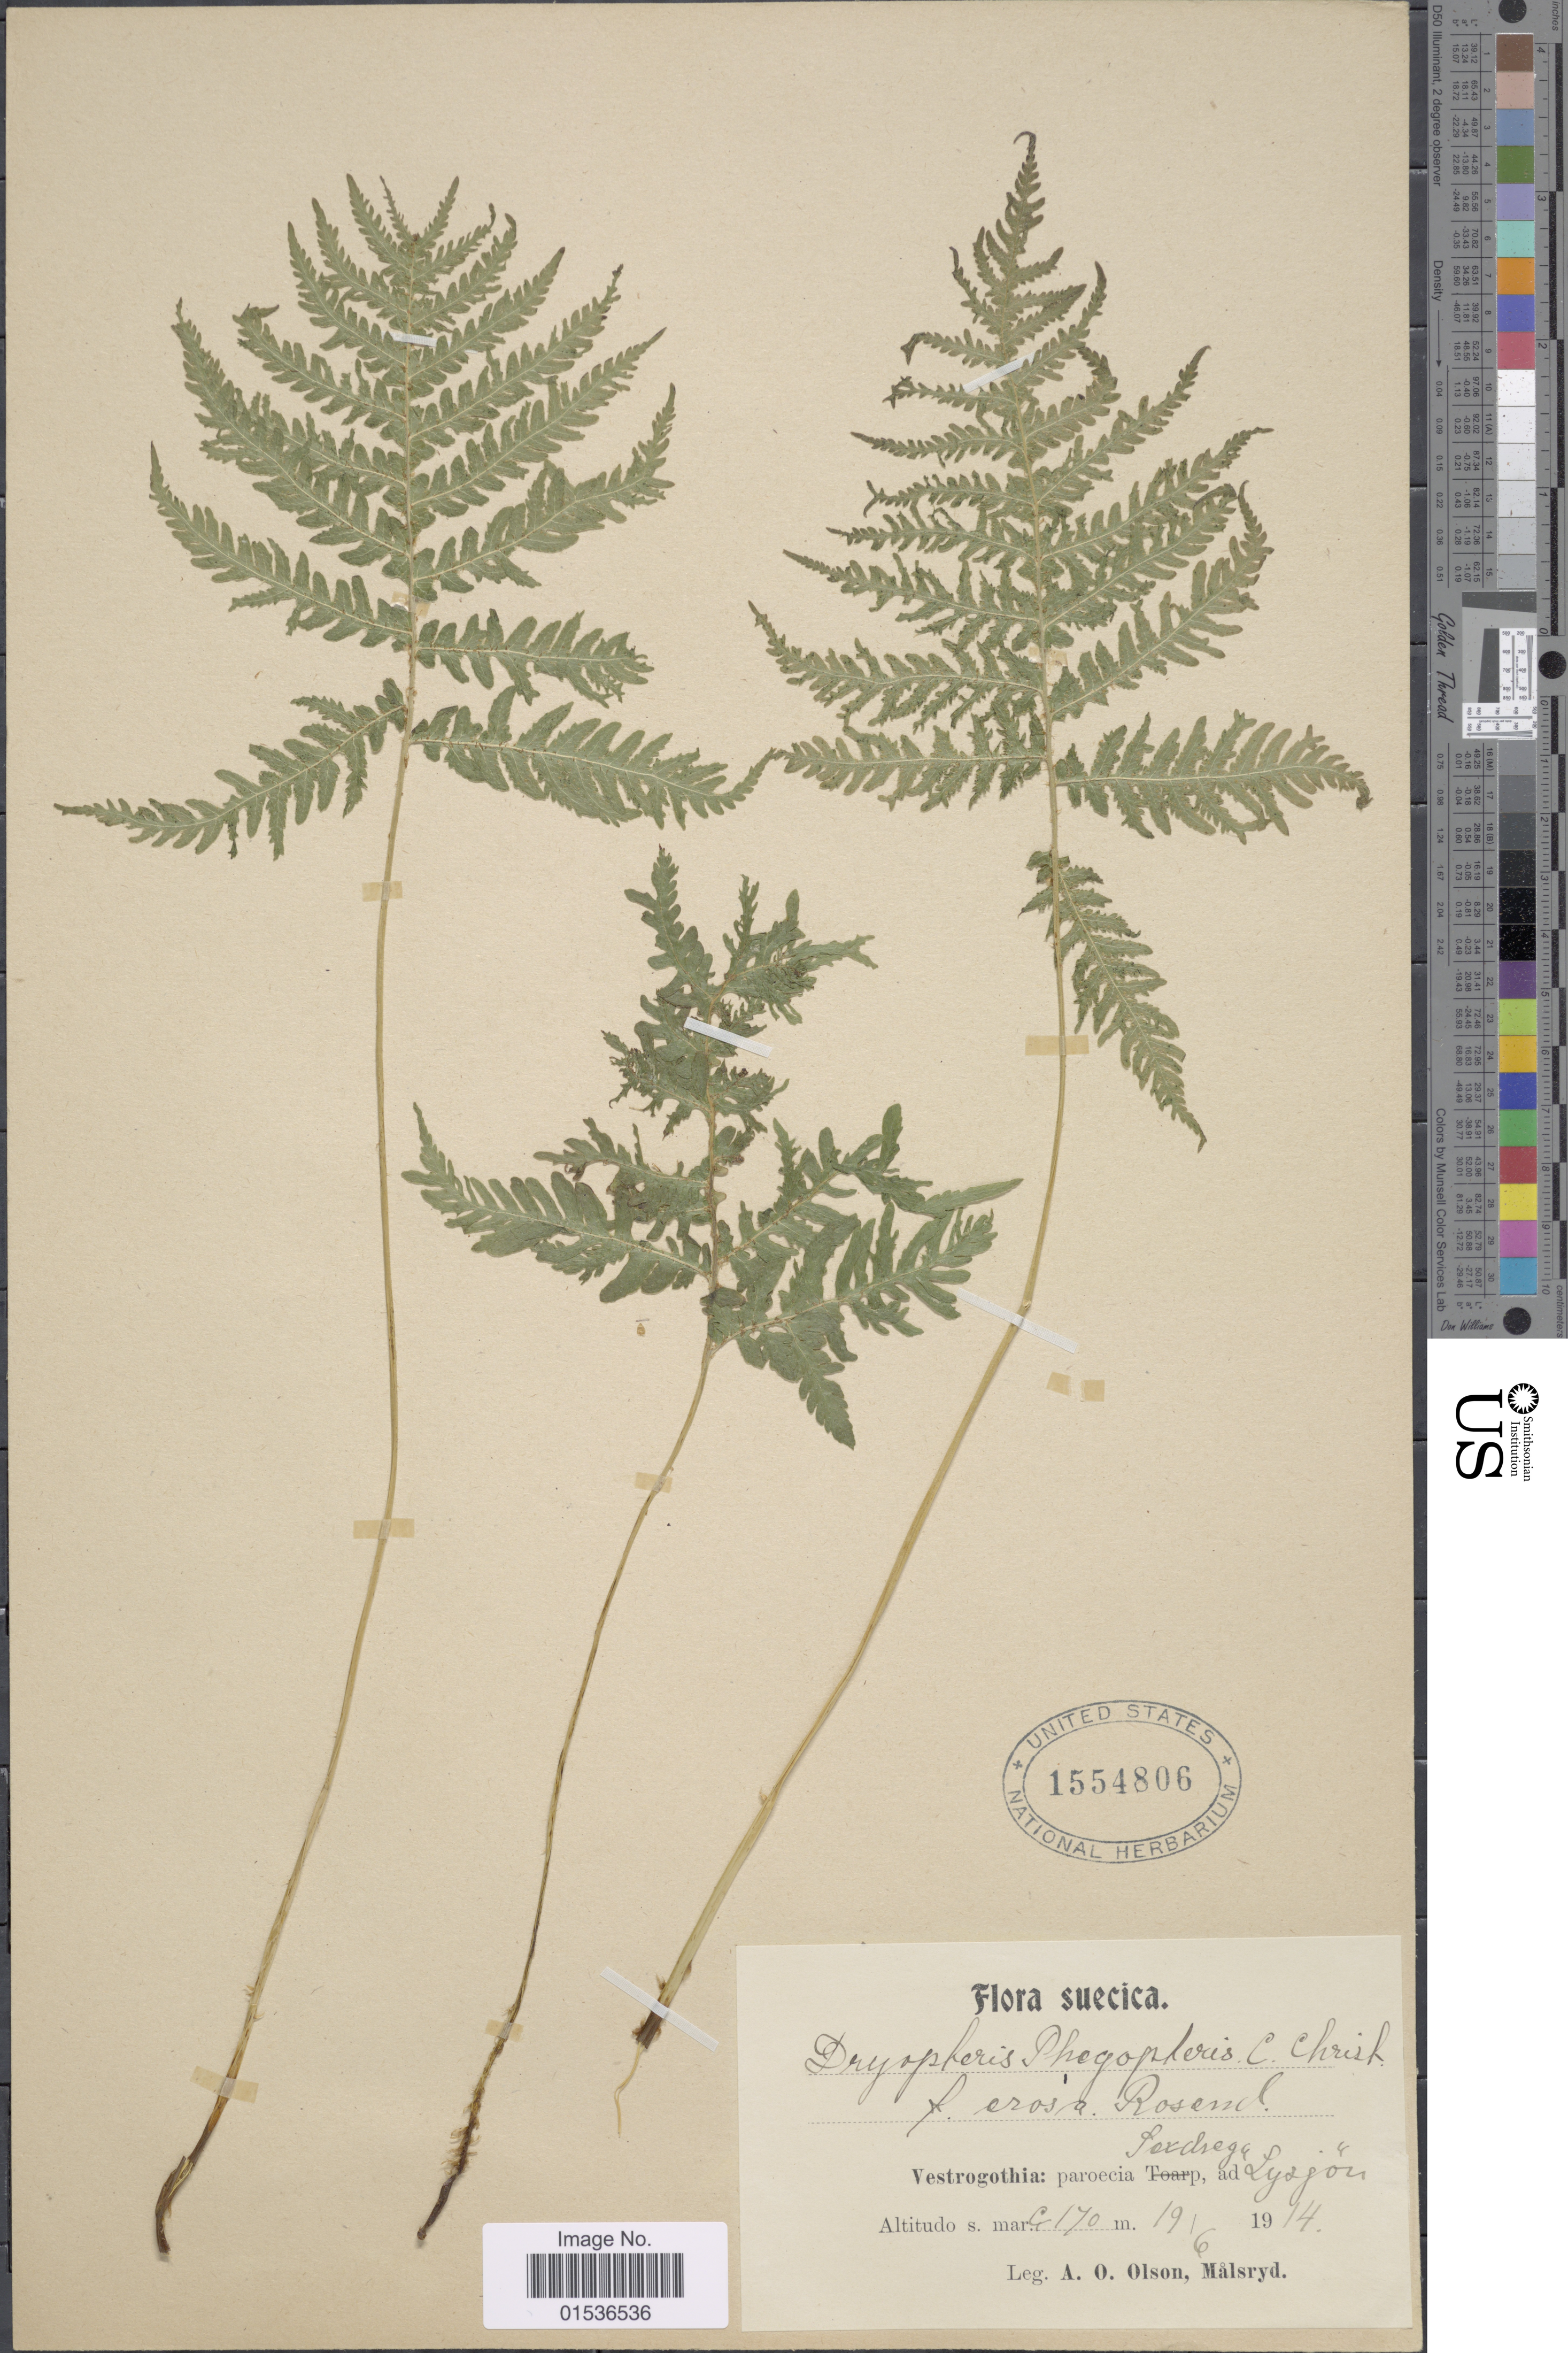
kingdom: Plantae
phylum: Tracheophyta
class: Polypodiopsida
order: Polypodiales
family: Thelypteridaceae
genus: Phegopteris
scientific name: Phegopteris connectilis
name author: (Michx.) Watt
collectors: A. Olson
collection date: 1914-06-19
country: Sweden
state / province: Västra Götaland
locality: Sexdrega, Lysjön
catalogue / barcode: US 1554806